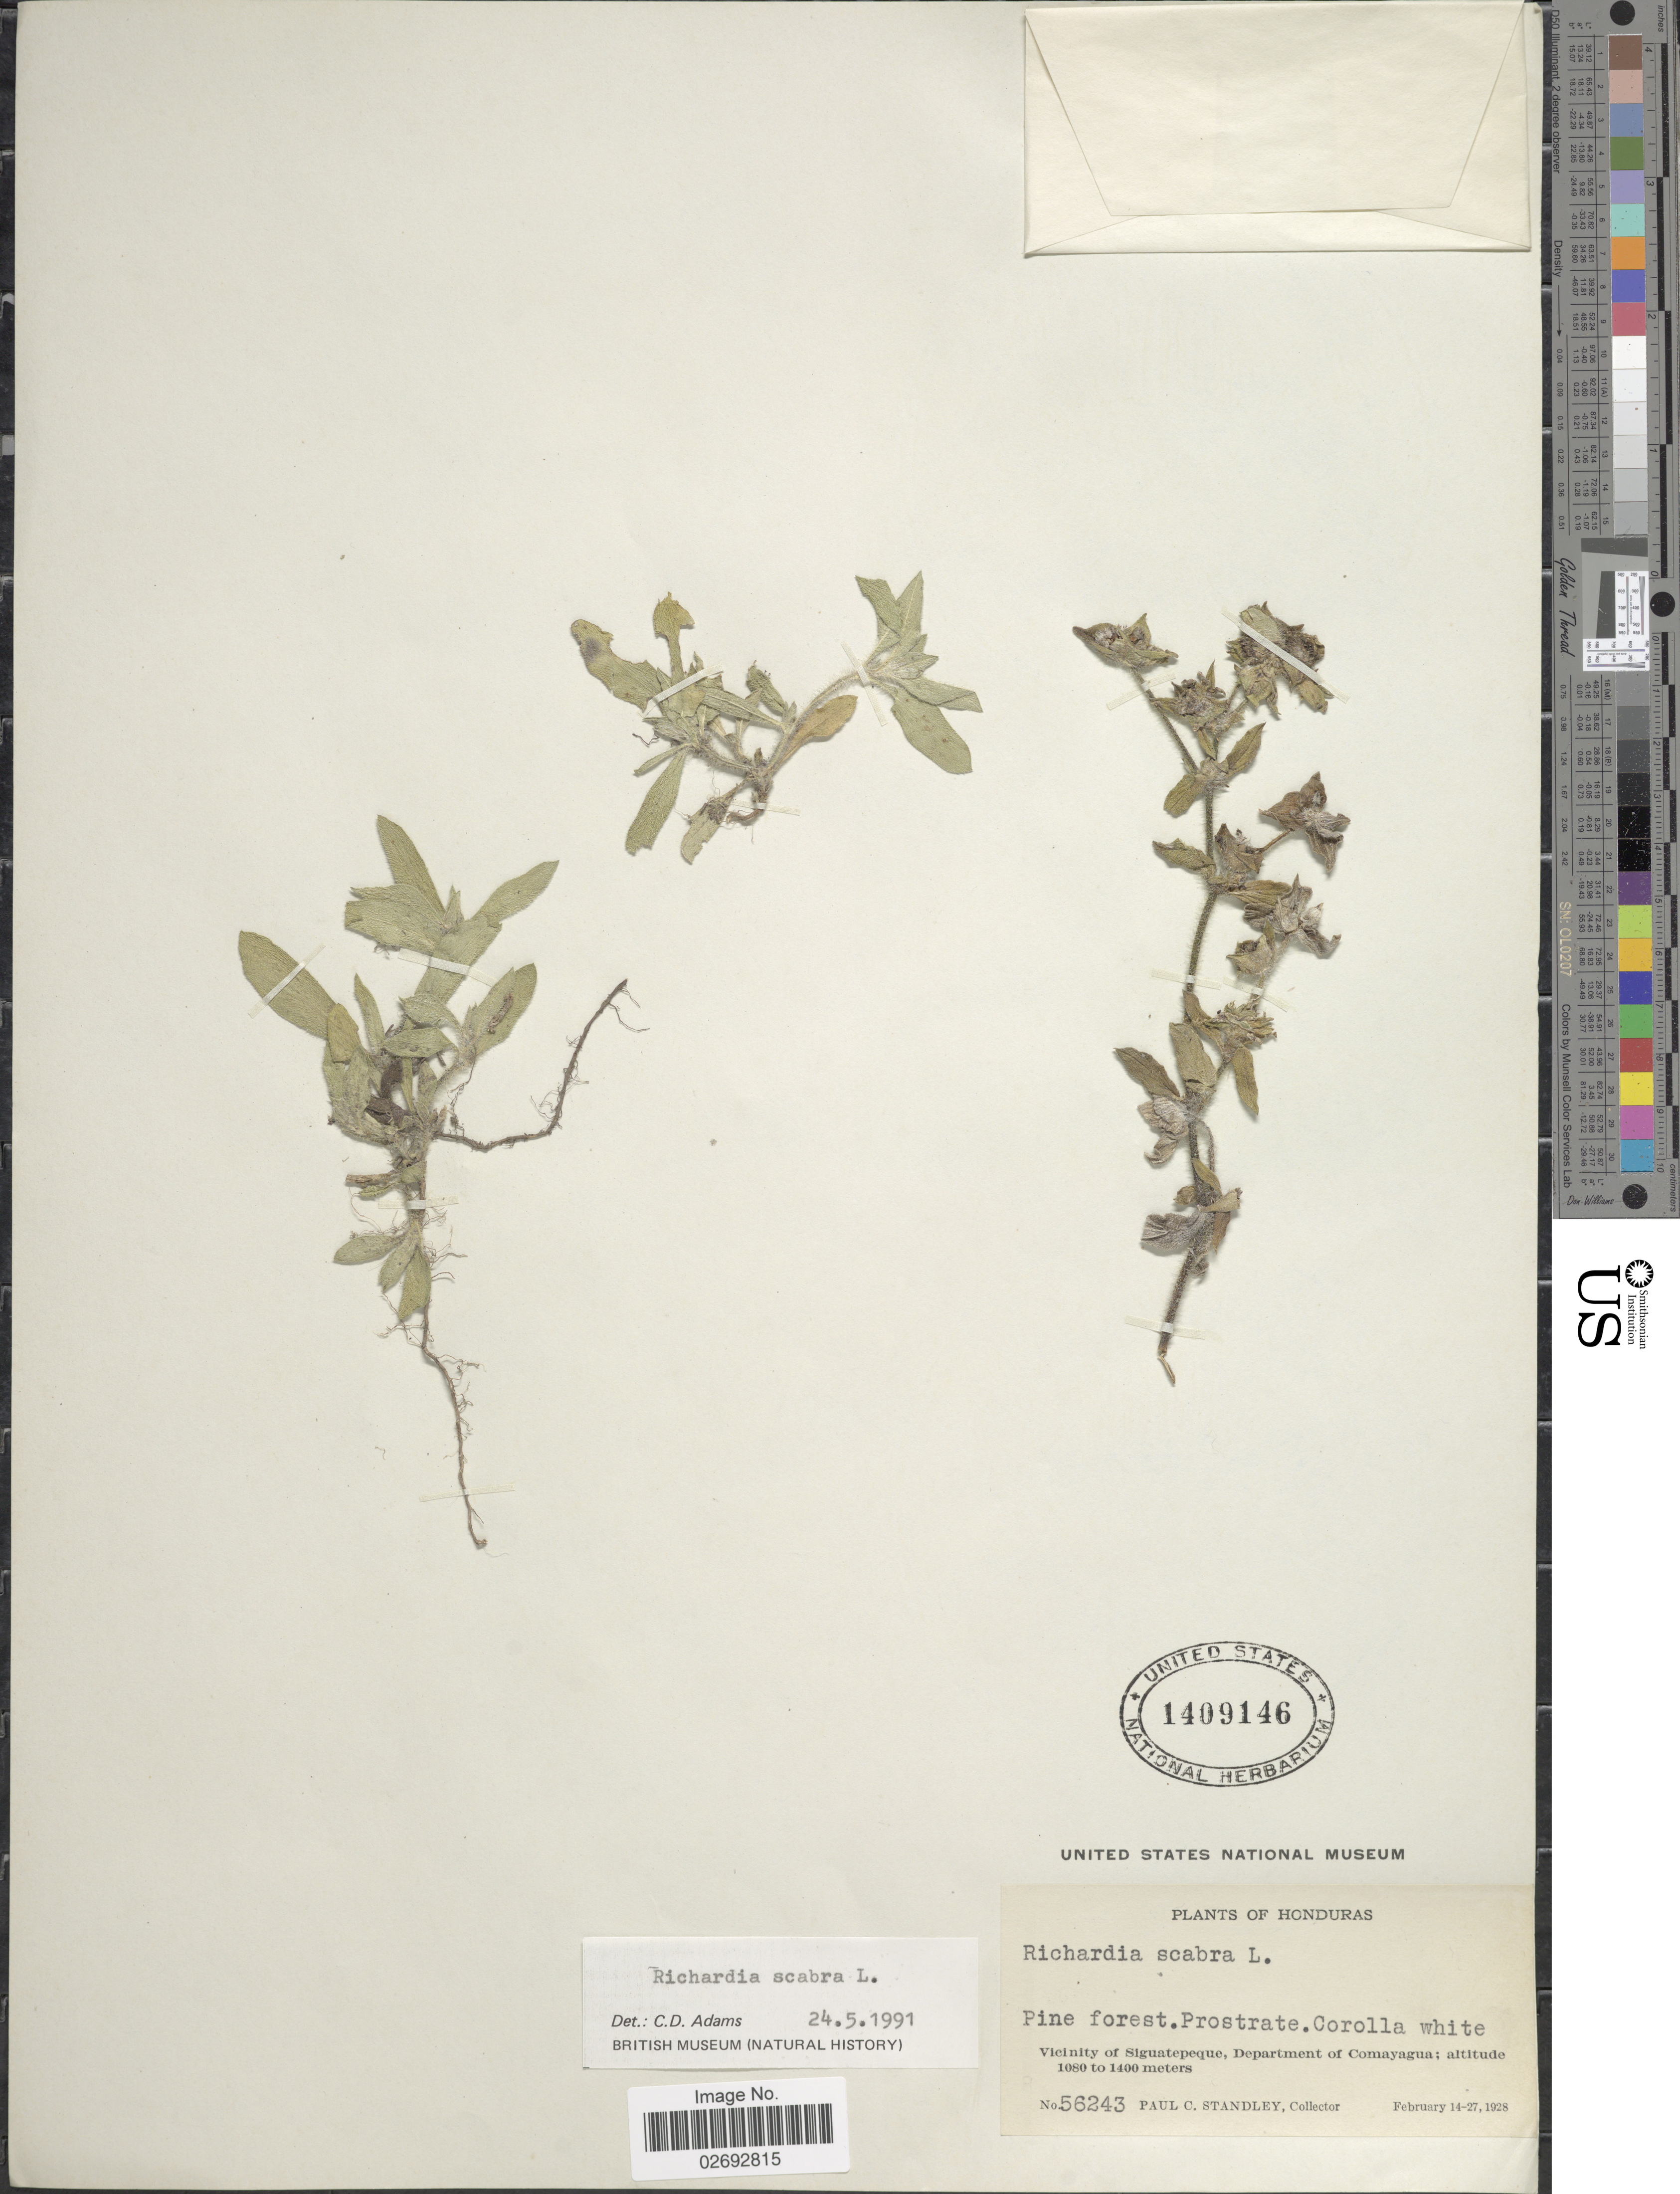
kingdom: Plantae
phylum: Tracheophyta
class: Magnoliopsida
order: Gentianales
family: Rubiaceae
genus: Richardia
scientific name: Richardia scabra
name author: L.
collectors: P. C. Standley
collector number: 56243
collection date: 1928-02-14/1928-02-27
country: Honduras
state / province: Comayagua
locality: Vicinity of Siguatepeque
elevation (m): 1080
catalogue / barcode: US 1409146